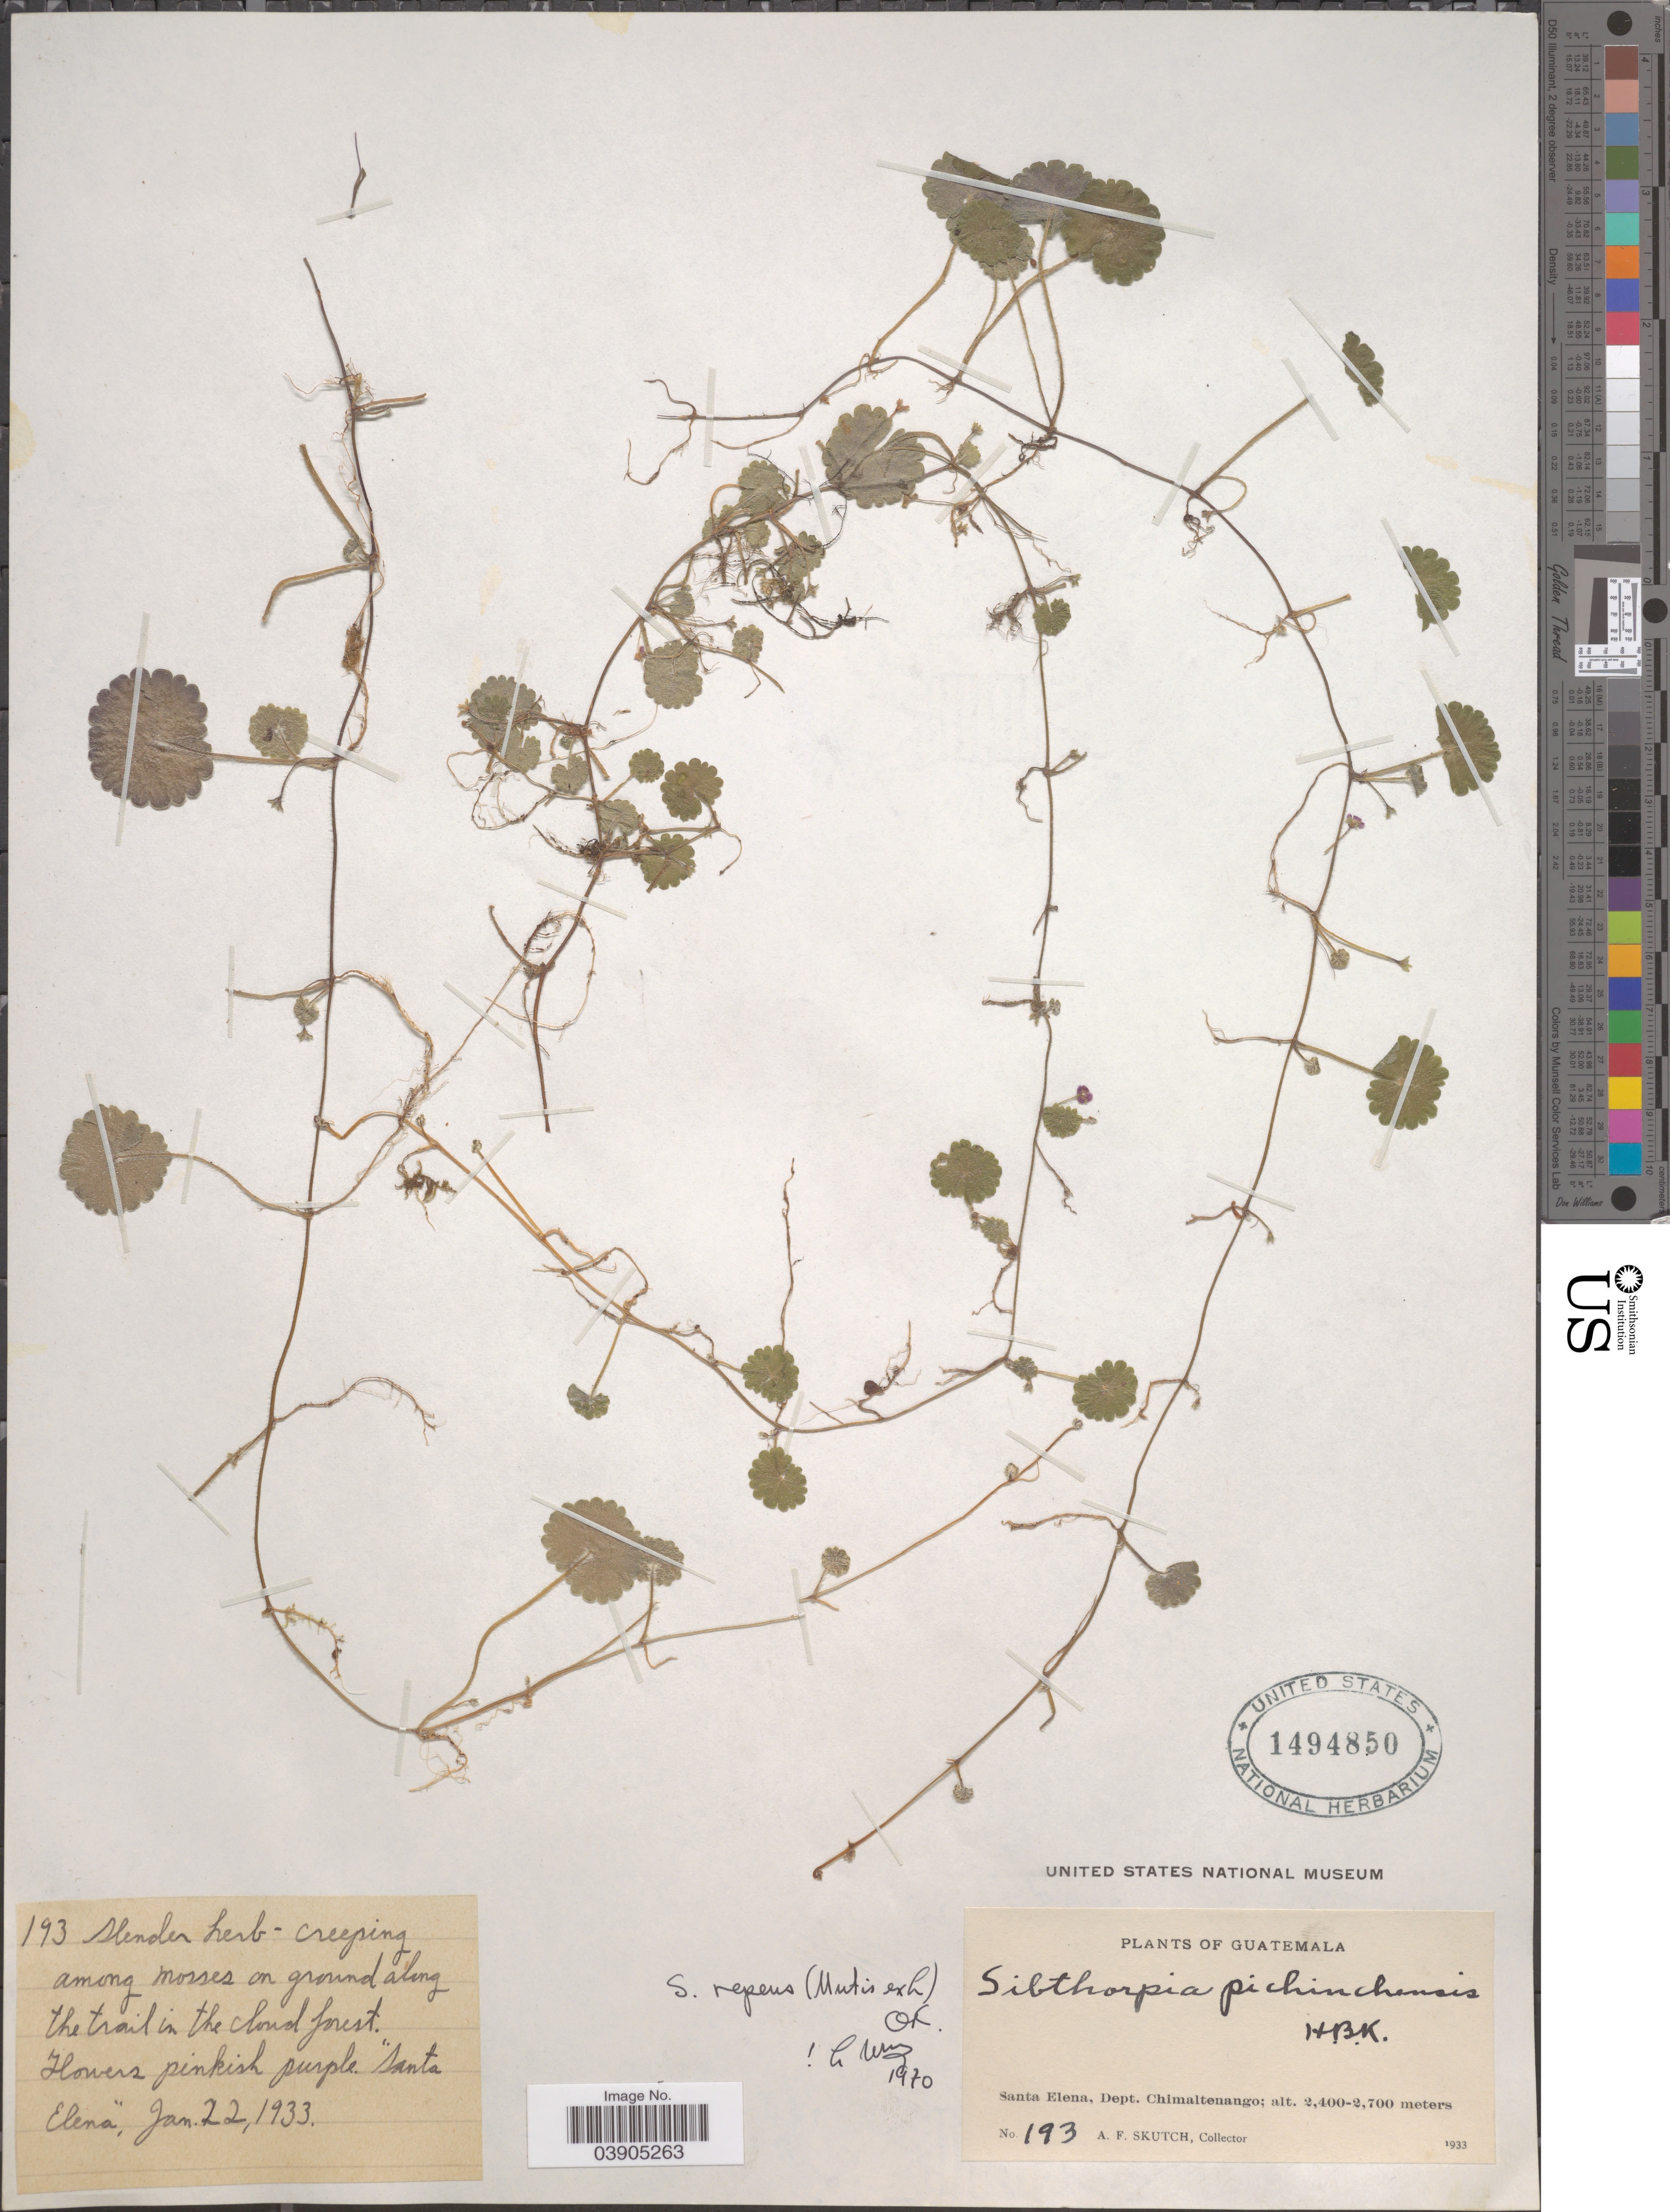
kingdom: Plantae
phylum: Tracheophyta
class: Magnoliopsida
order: Lamiales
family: Plantaginaceae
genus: Sibthorpia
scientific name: Sibthorpia repens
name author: (L.) Kuntze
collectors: A. F. Skutch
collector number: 193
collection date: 1933-01-22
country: Guatemala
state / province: Chimaltenango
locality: Santa Elena, Dept. Chimaltenango.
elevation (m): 2400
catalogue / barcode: US 1494850